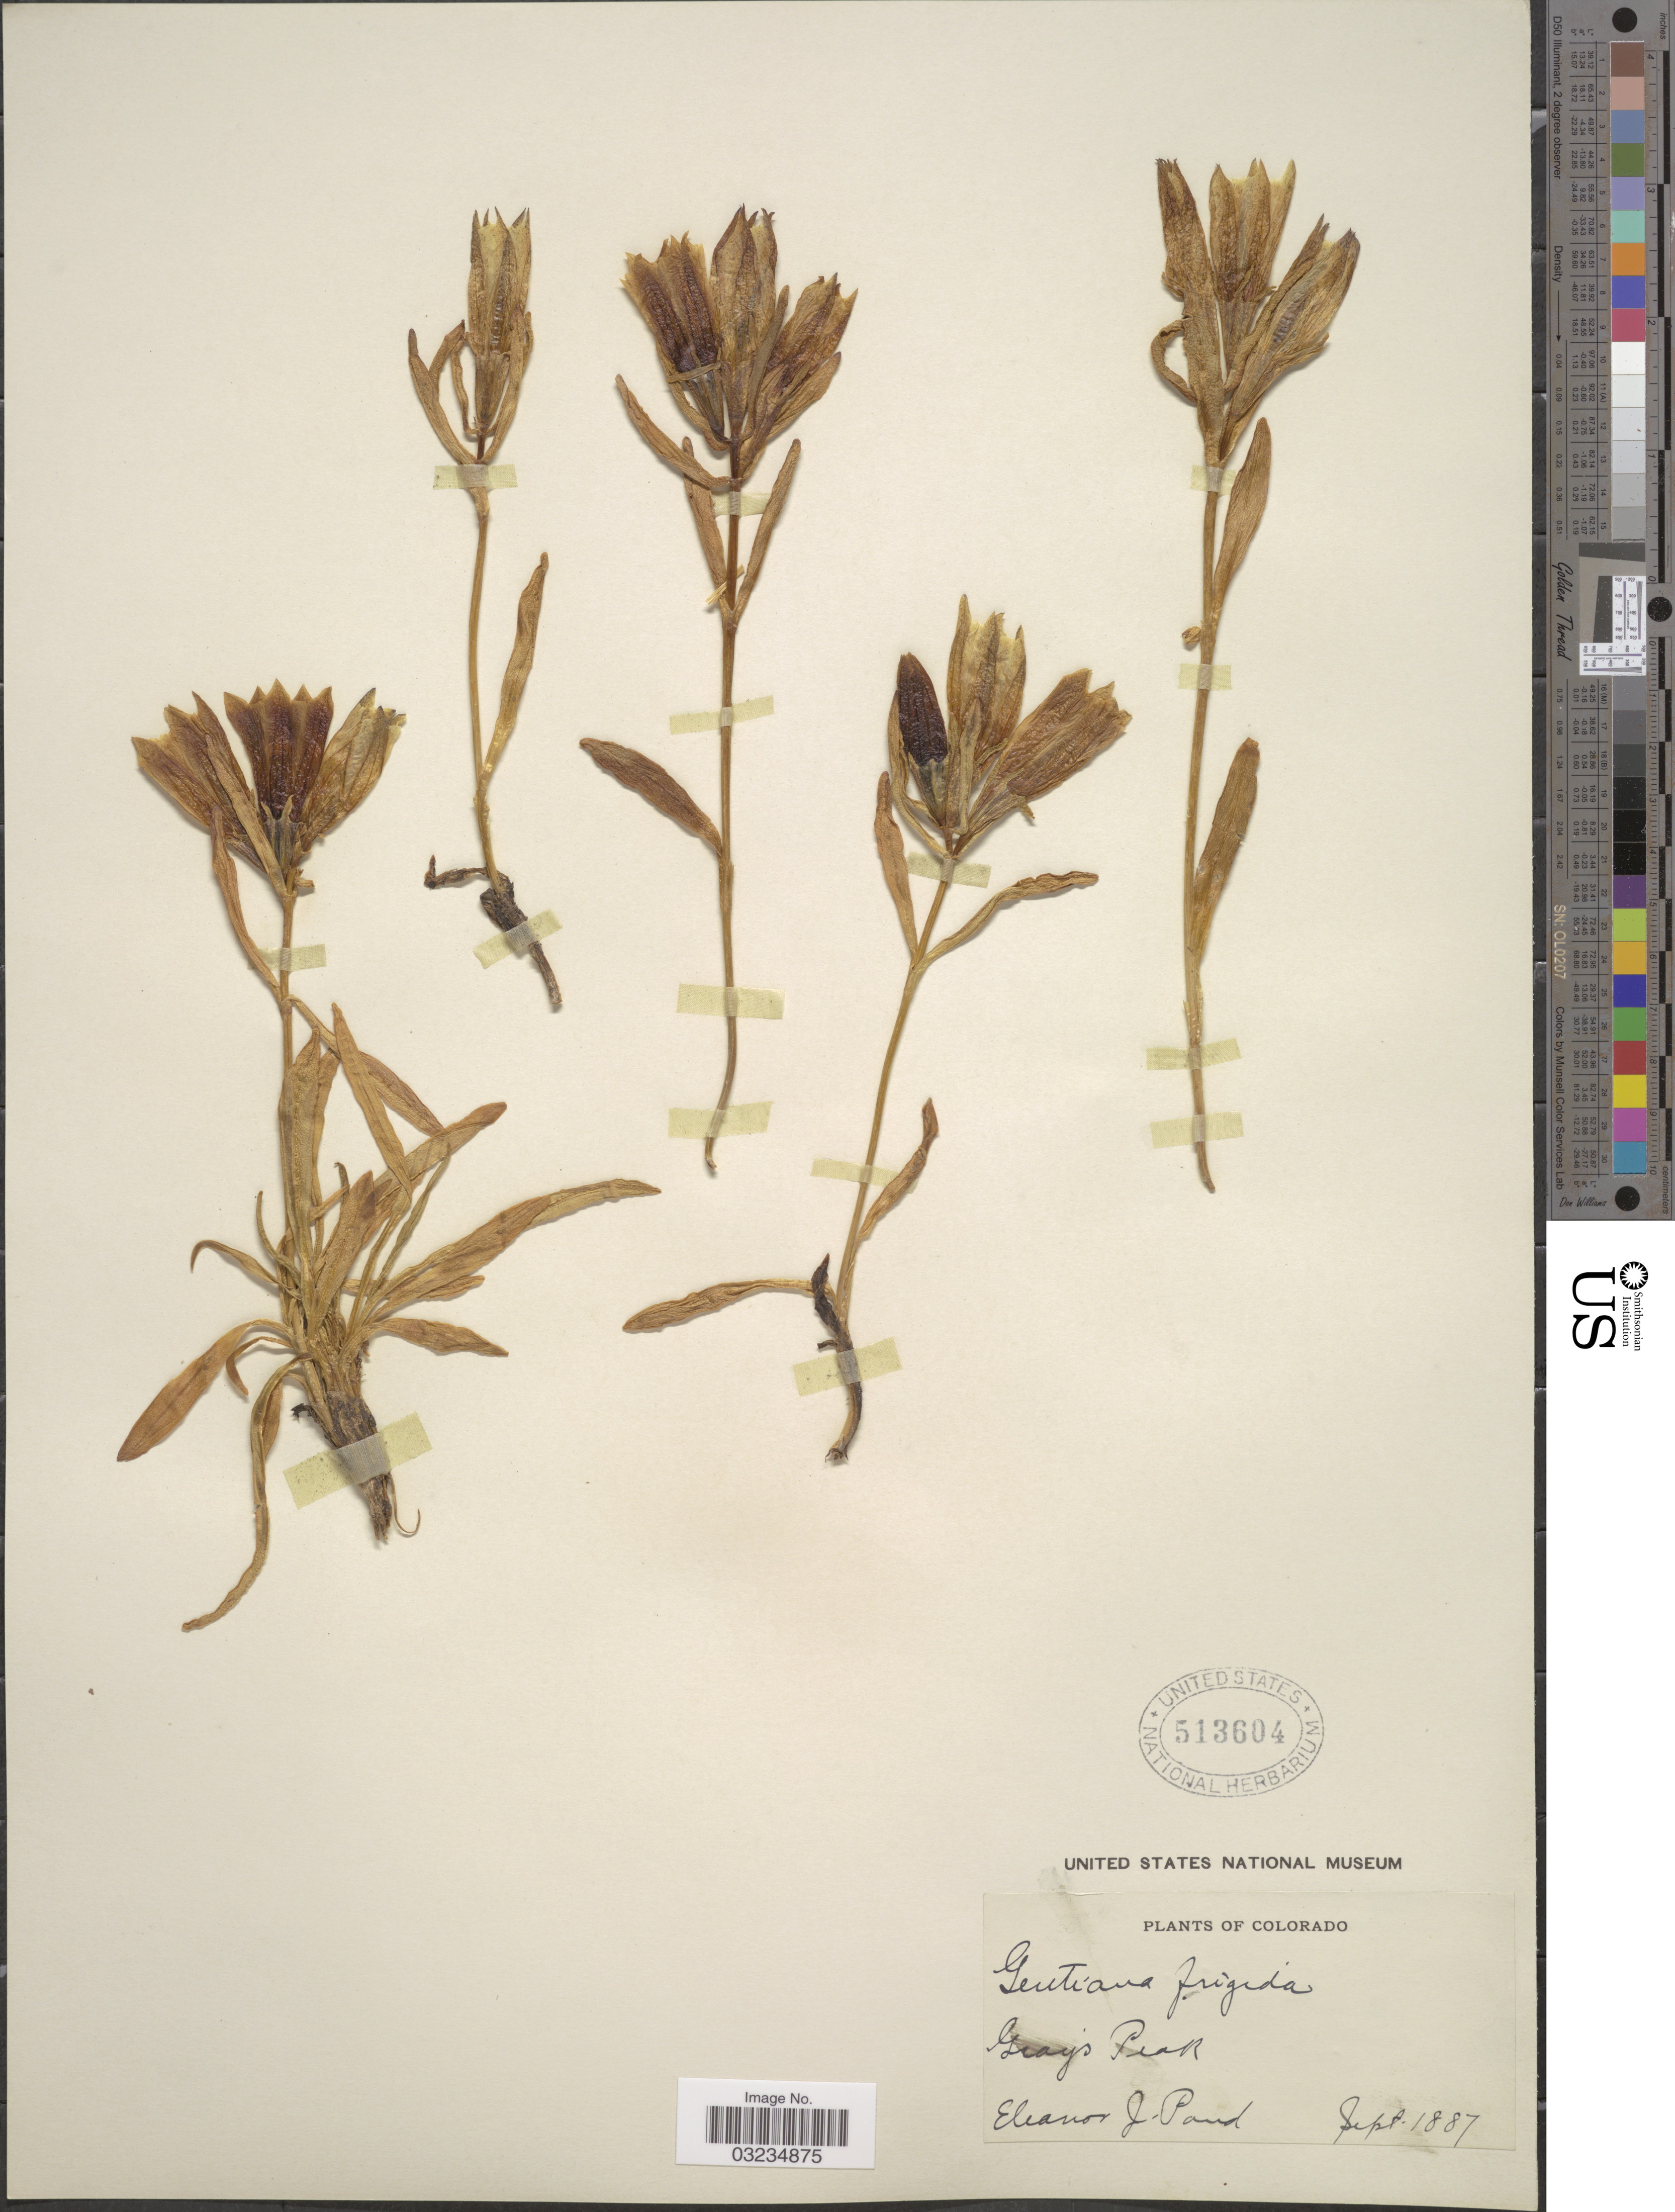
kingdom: Plantae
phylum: Tracheophyta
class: Magnoliopsida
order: Gentianales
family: Gentianaceae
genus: Gentiana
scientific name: Gentiana romanzovii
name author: Ledeb. ex Bunge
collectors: E. Pond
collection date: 1887-09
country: United States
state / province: Colorado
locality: Gray's Peak.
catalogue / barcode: US 513604